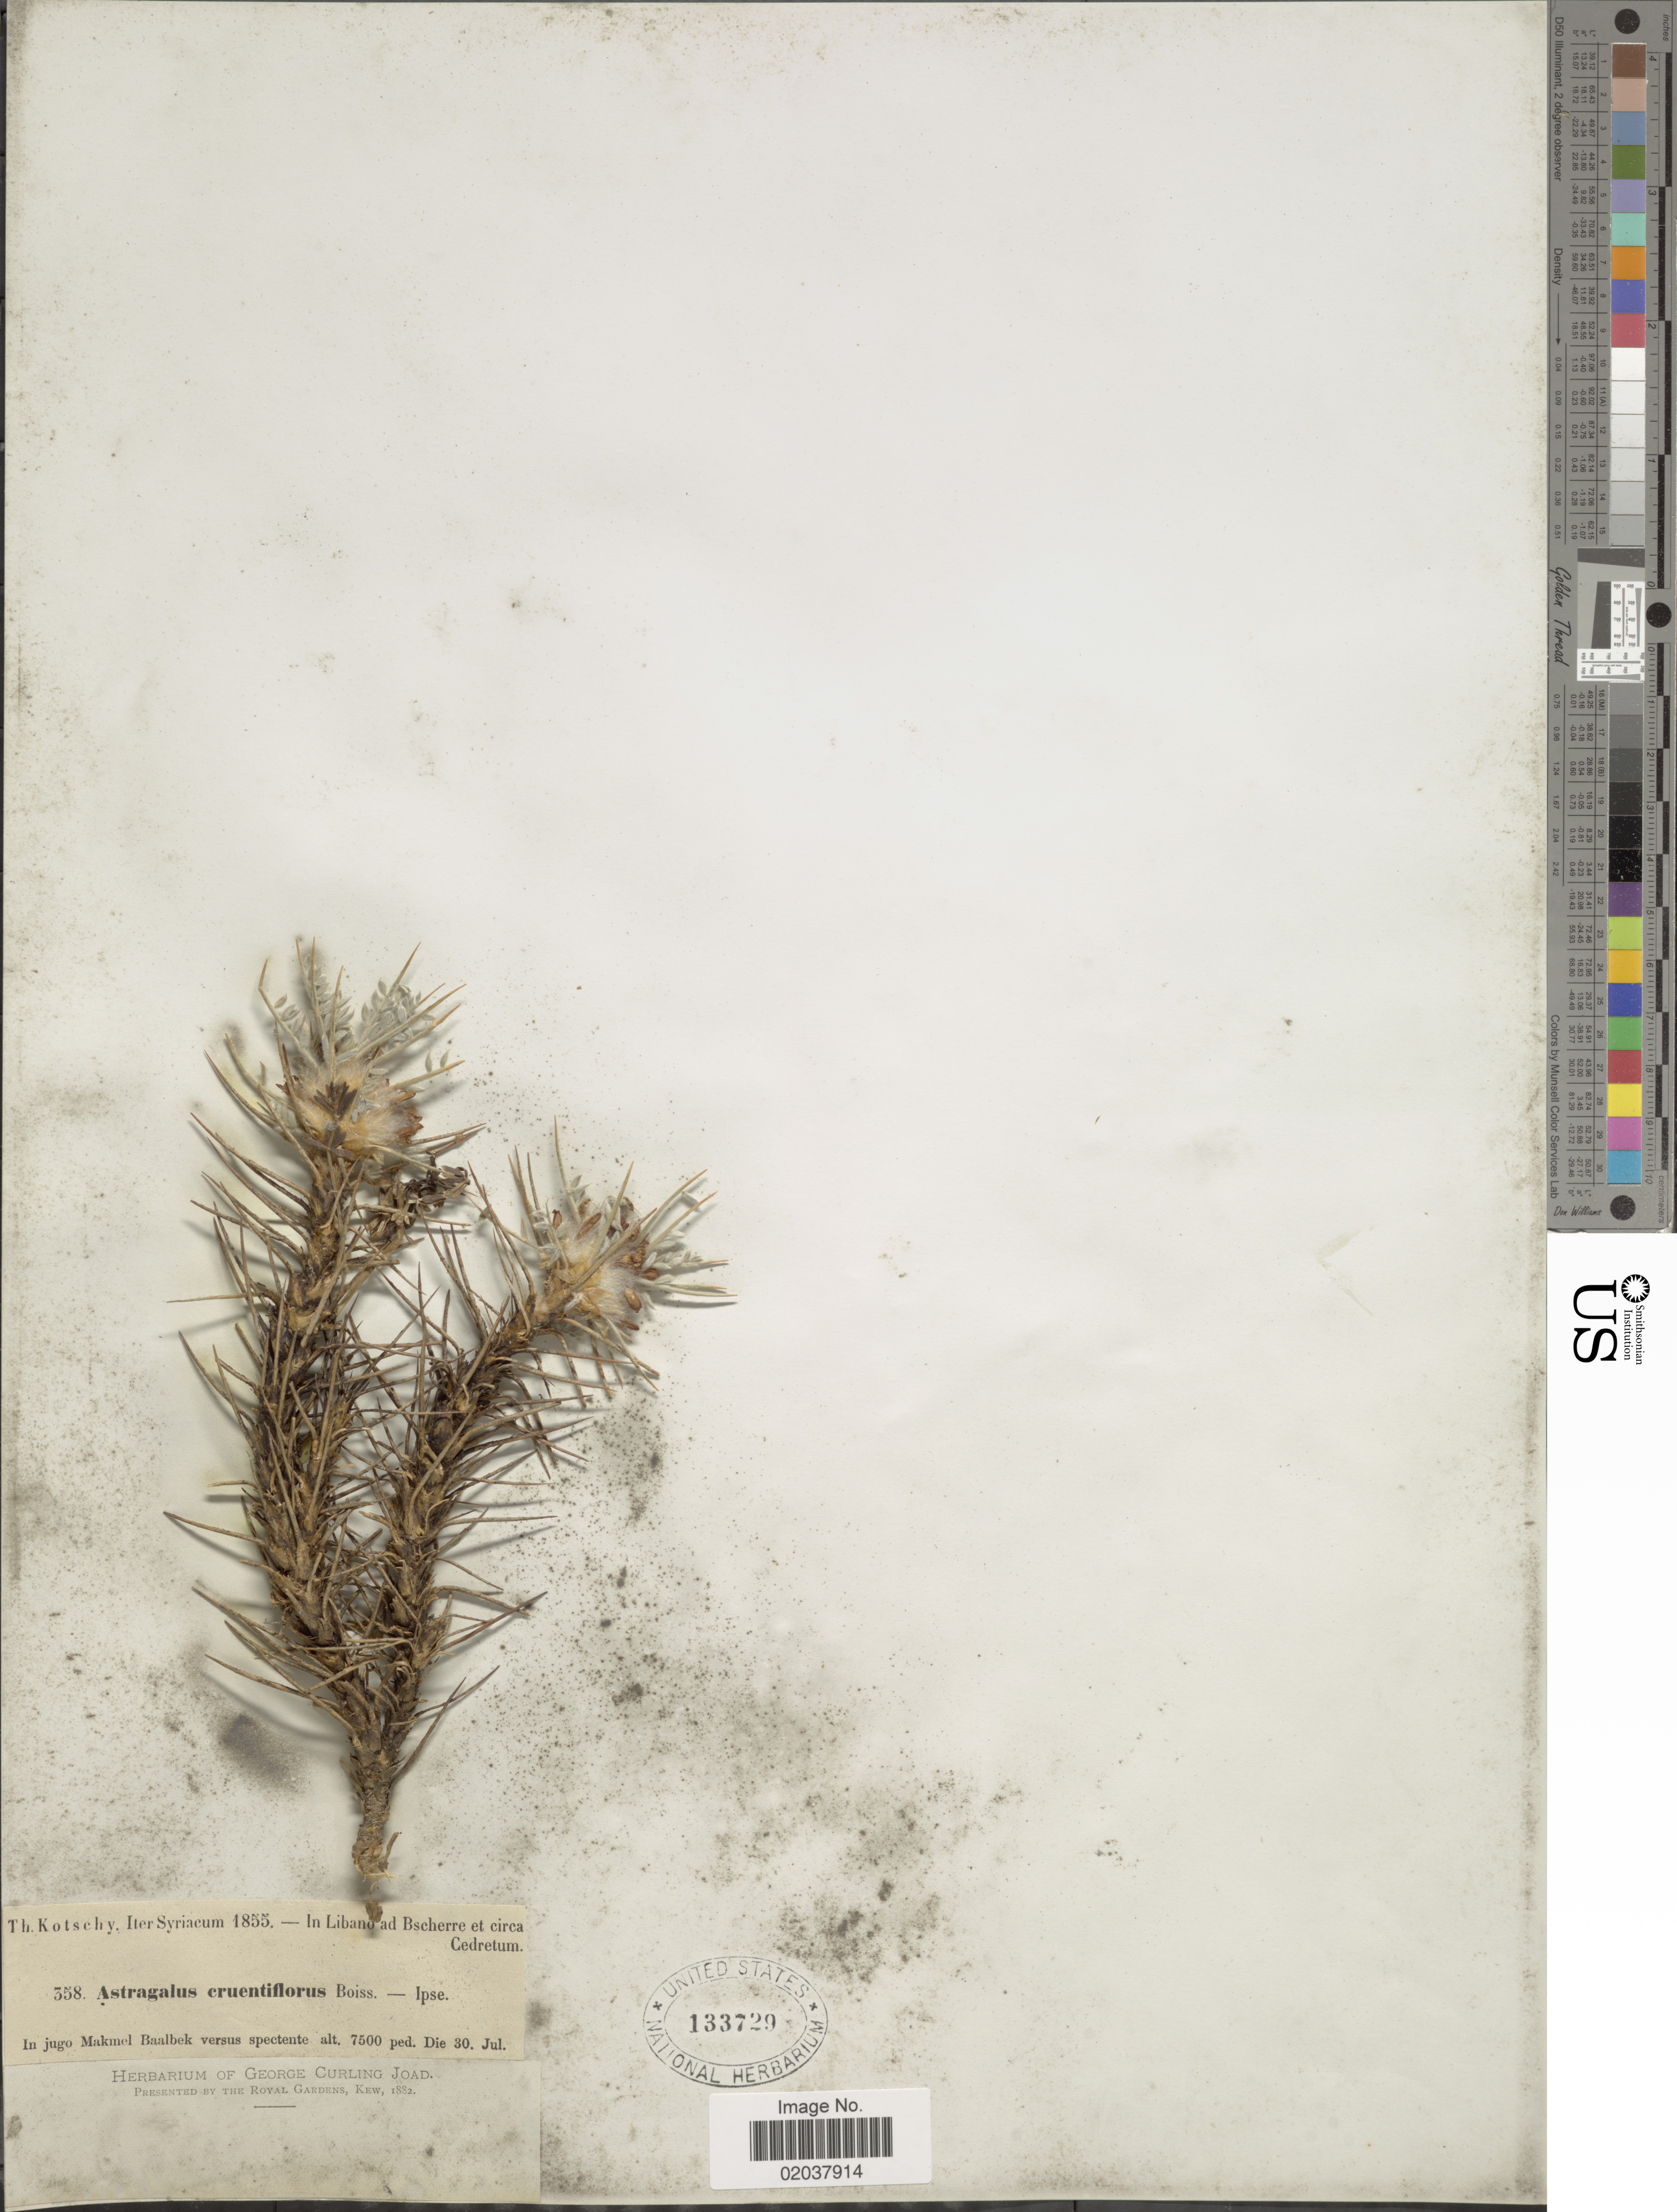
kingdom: Plantae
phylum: Tracheophyta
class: Magnoliopsida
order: Fabales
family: Fabaceae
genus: Astragalus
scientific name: Astragalus cruentiflorus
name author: Boiss.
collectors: K. G. Kotschy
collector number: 358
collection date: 1855-07-30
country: Syria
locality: Iter Syriacum. In Libano ad Bscherre et circa Cedretum. In jugo Makmel Baalbek versus spectente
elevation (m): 2286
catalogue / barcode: US 133729